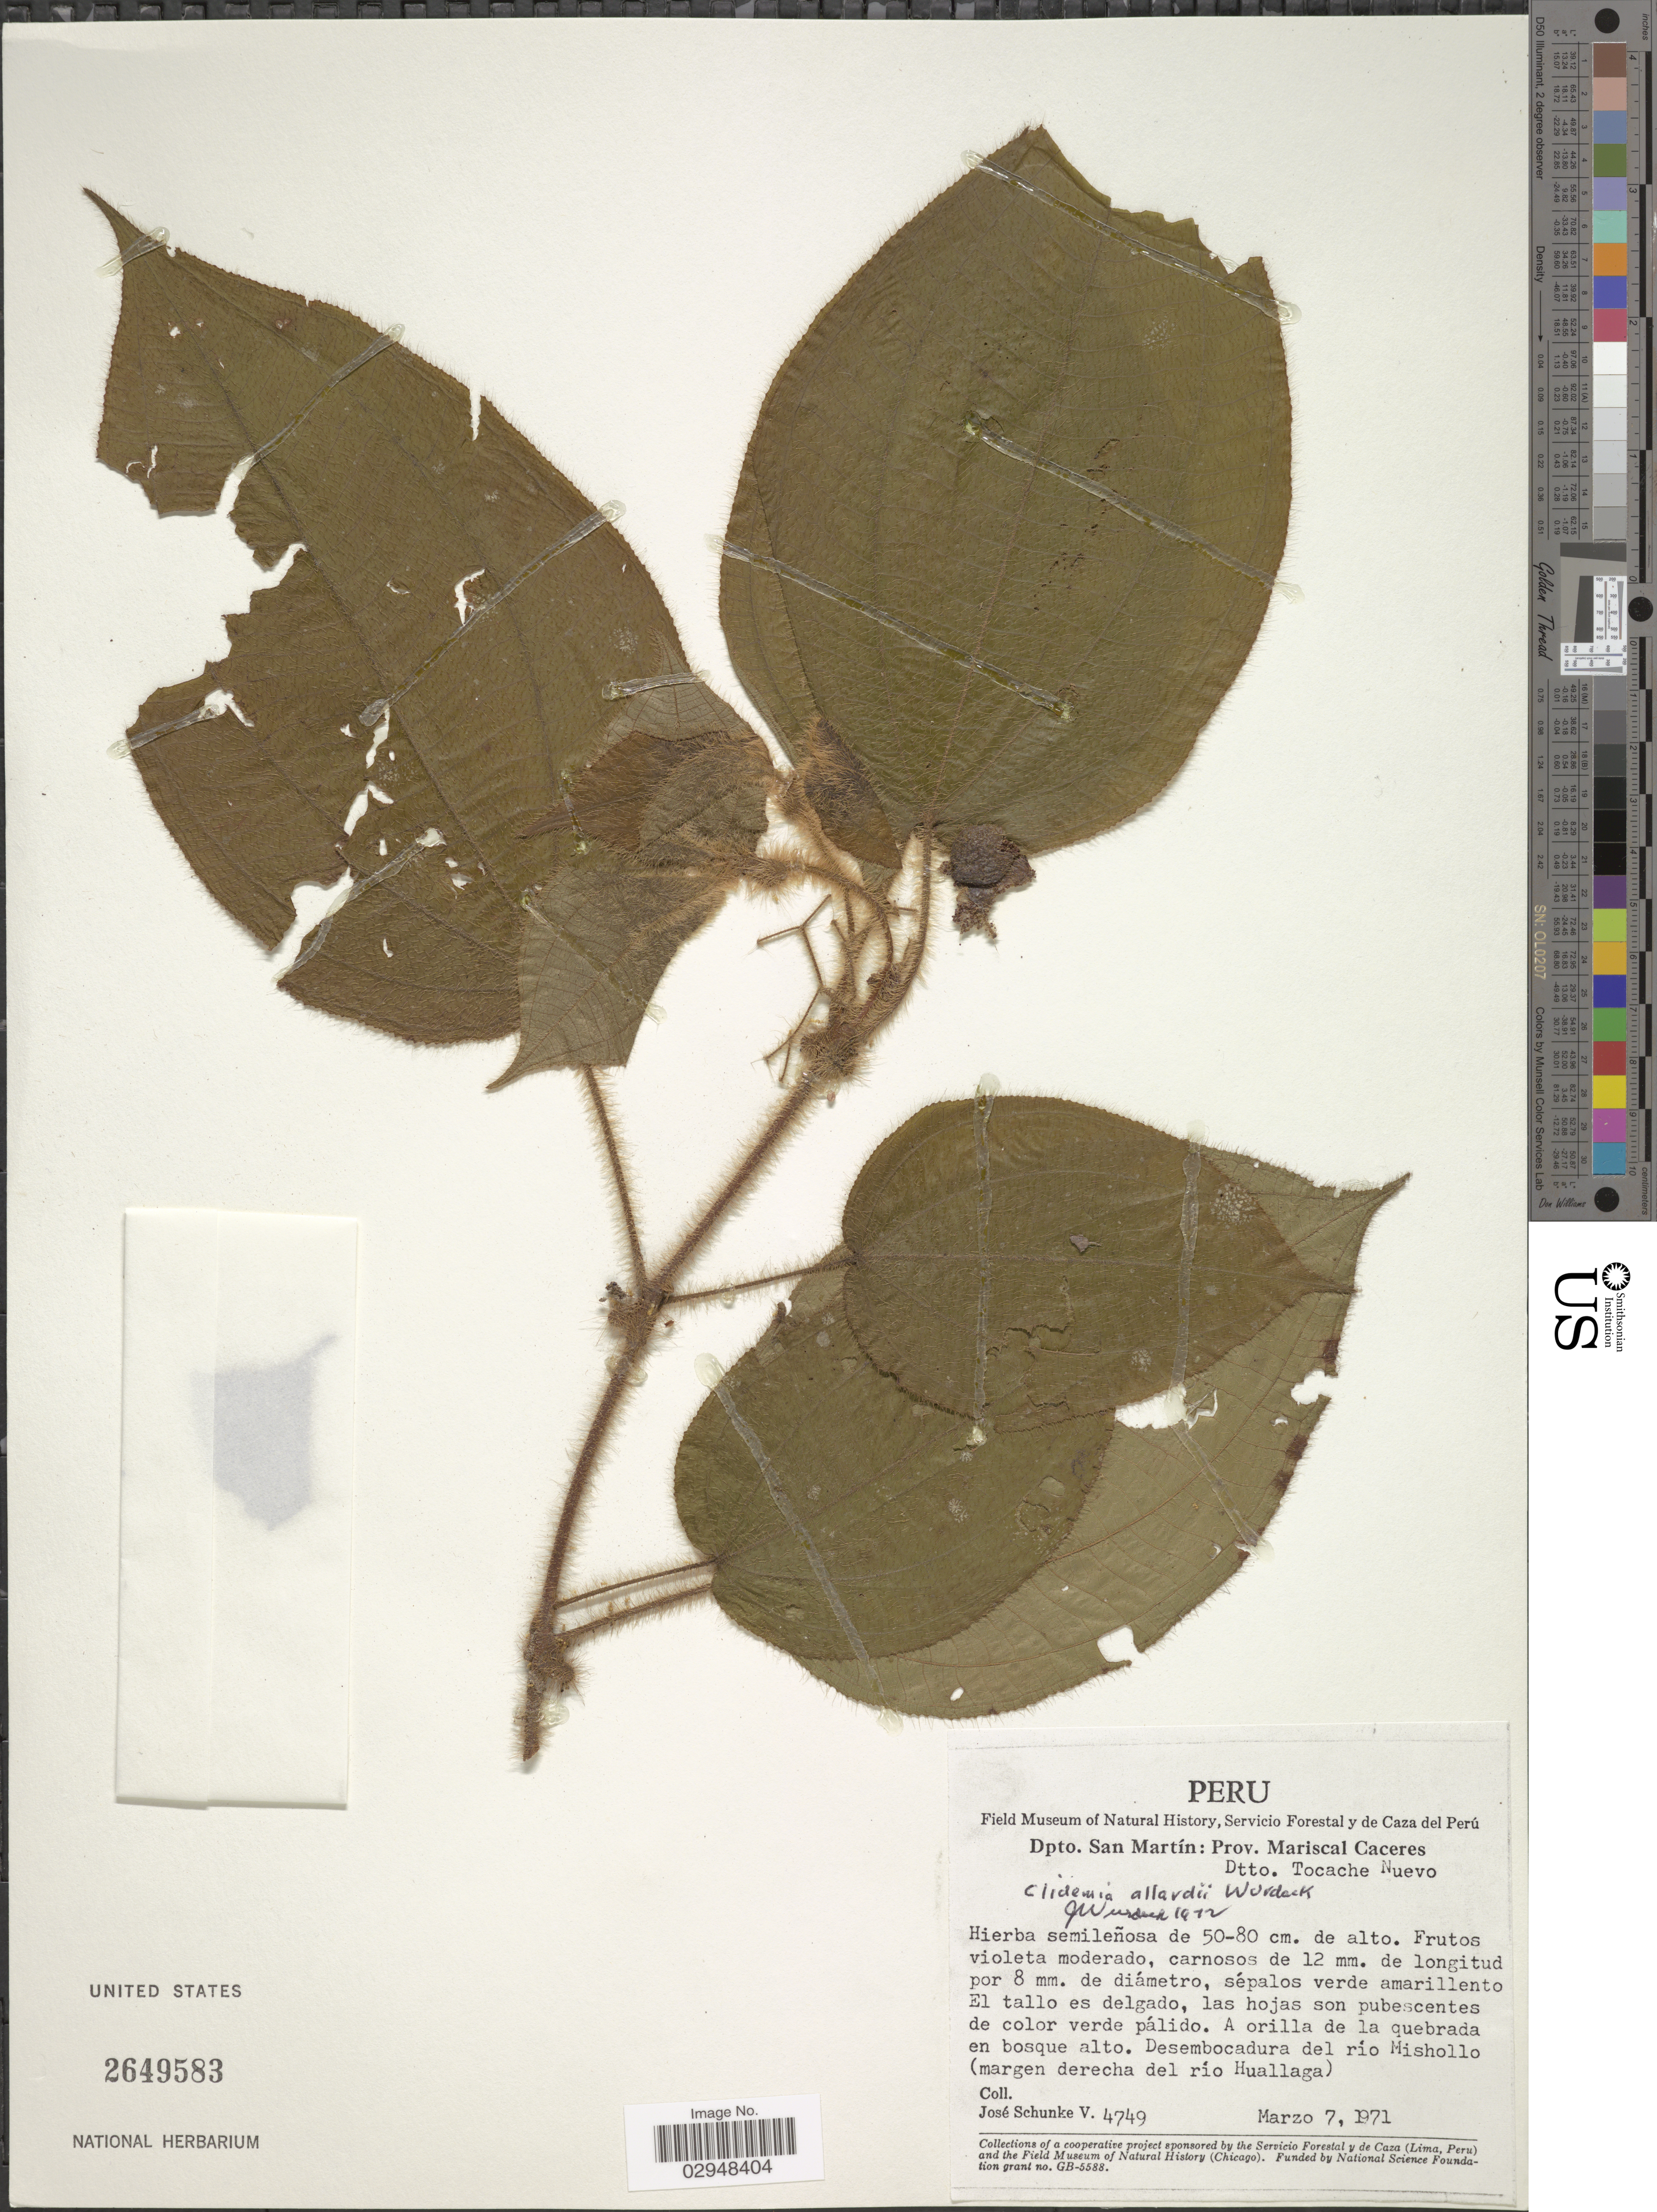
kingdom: Plantae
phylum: Tracheophyta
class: Magnoliopsida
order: Myrtales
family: Melastomataceae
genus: Clidemia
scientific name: Clidemia allardii subsp. allardii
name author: Wurdack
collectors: J. Schunke Vigo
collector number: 4749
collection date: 1971-03-07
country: Peru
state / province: San Martín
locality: Dpto. San Martín, Prov. Mariscal Caceres, Dtto. Tocache Nuevo, Desembocadura del río Mishollo (margen derecha del río Huallaga).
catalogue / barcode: US 2649583